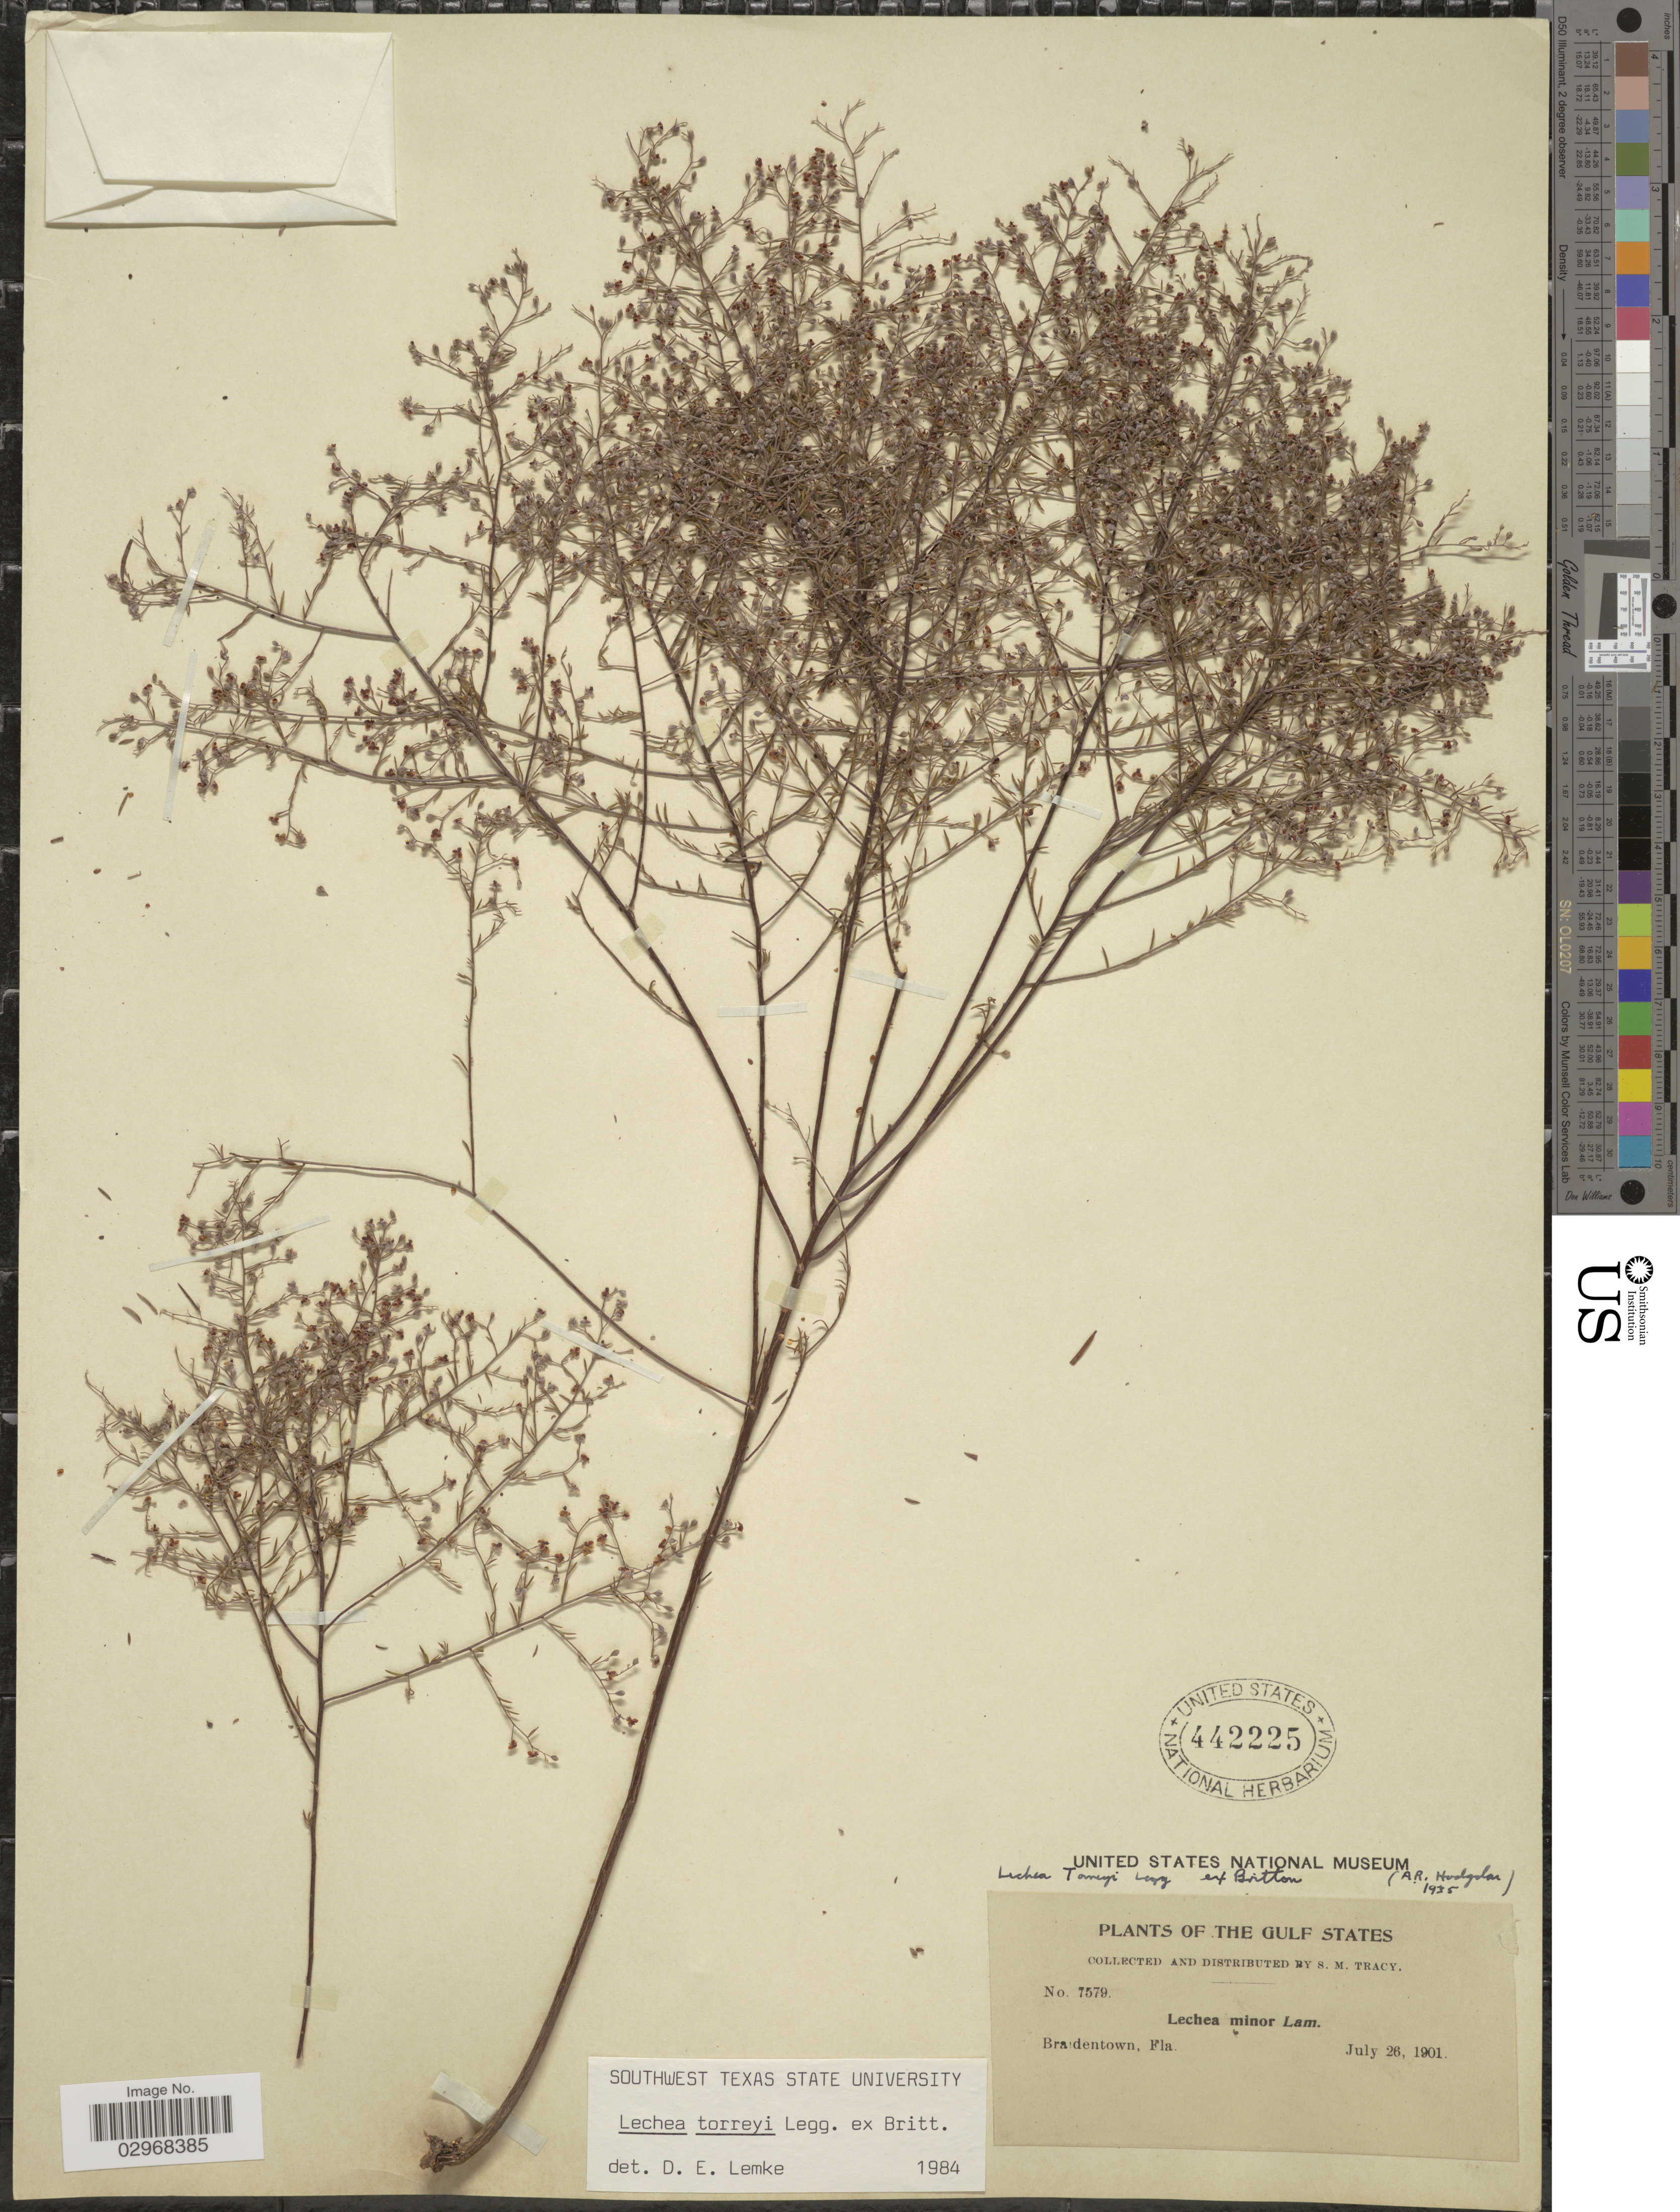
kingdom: Plantae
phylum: Tracheophyta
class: Magnoliopsida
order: Malvales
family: Cistaceae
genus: Lechea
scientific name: Lechea torreyi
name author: (Chapm.) Legg. ex Britton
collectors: S. M. Tracy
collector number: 7579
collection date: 1901-07-26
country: United States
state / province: Florida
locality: The Gulf States, Braidentown.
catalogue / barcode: US 442225